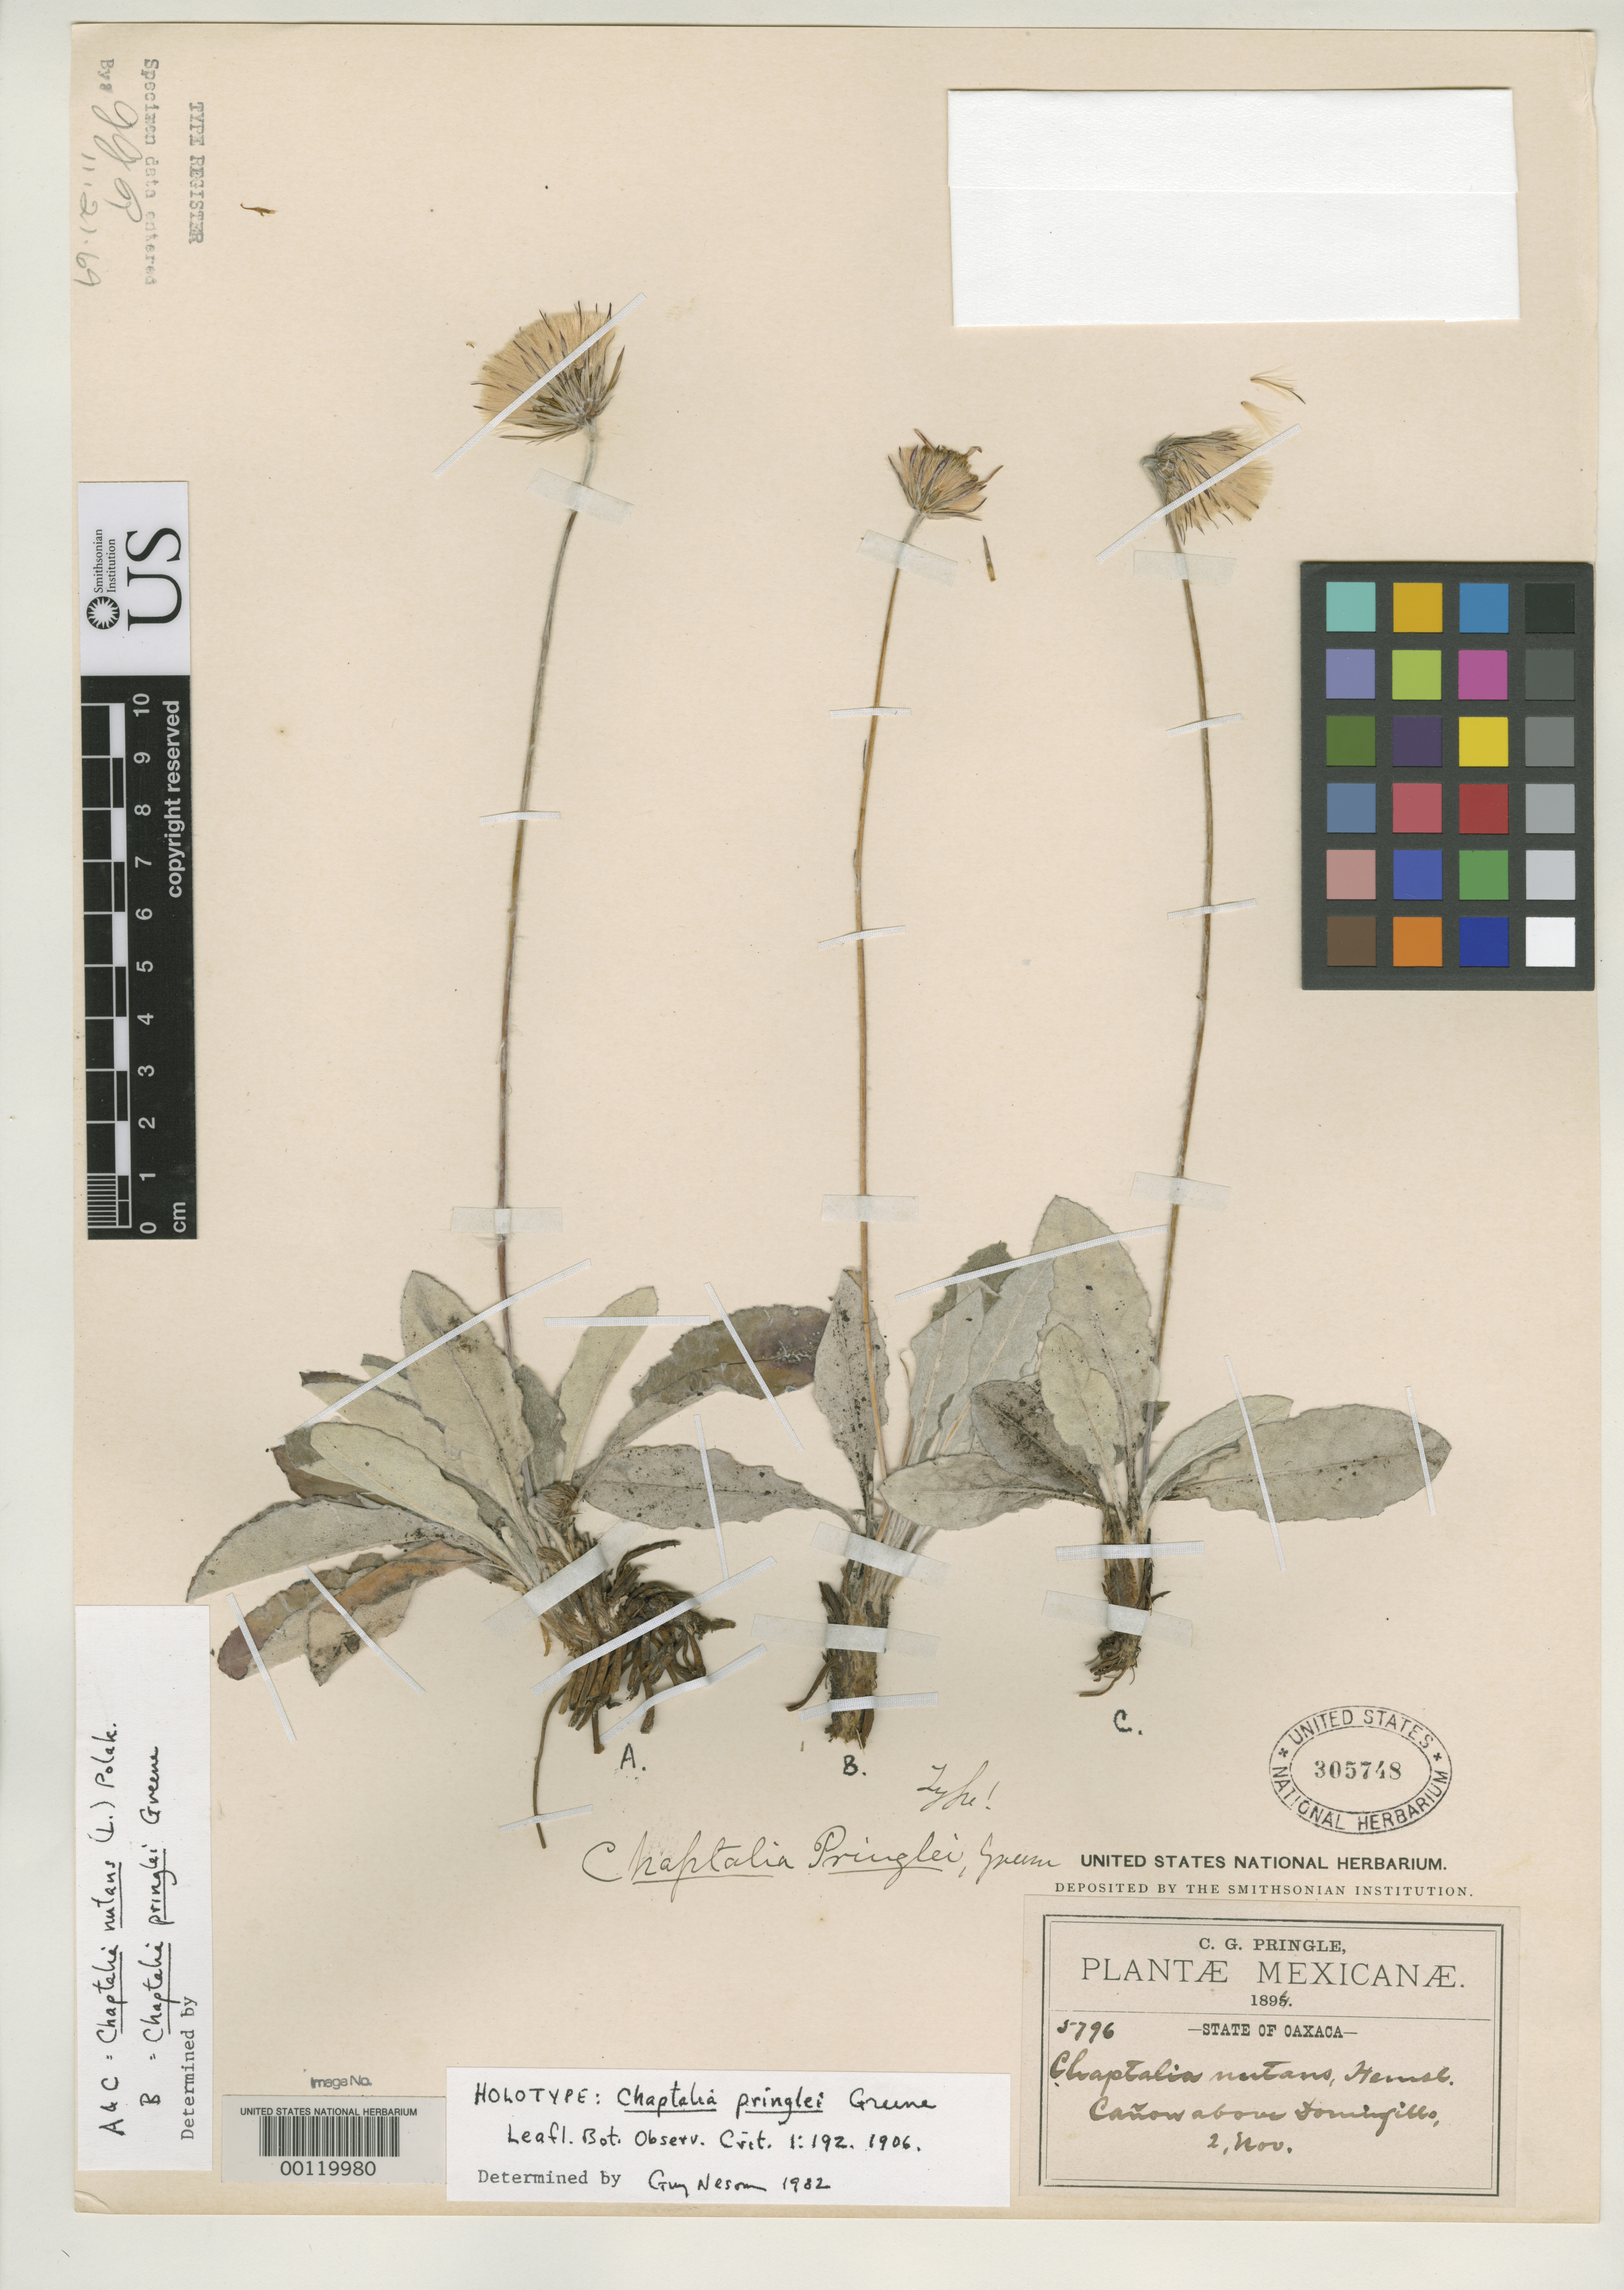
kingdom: Plantae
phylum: Tracheophyta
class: Magnoliopsida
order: Asterales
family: Asteraceae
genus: Chaptalia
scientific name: Chaptalia pringlei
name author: Greene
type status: Lectotype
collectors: C. G. Pringle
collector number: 5796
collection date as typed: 02 Nov 1894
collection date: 1894-11-02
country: Mexico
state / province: Oaxaca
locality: Canyons above Domingillo.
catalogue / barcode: US 305748